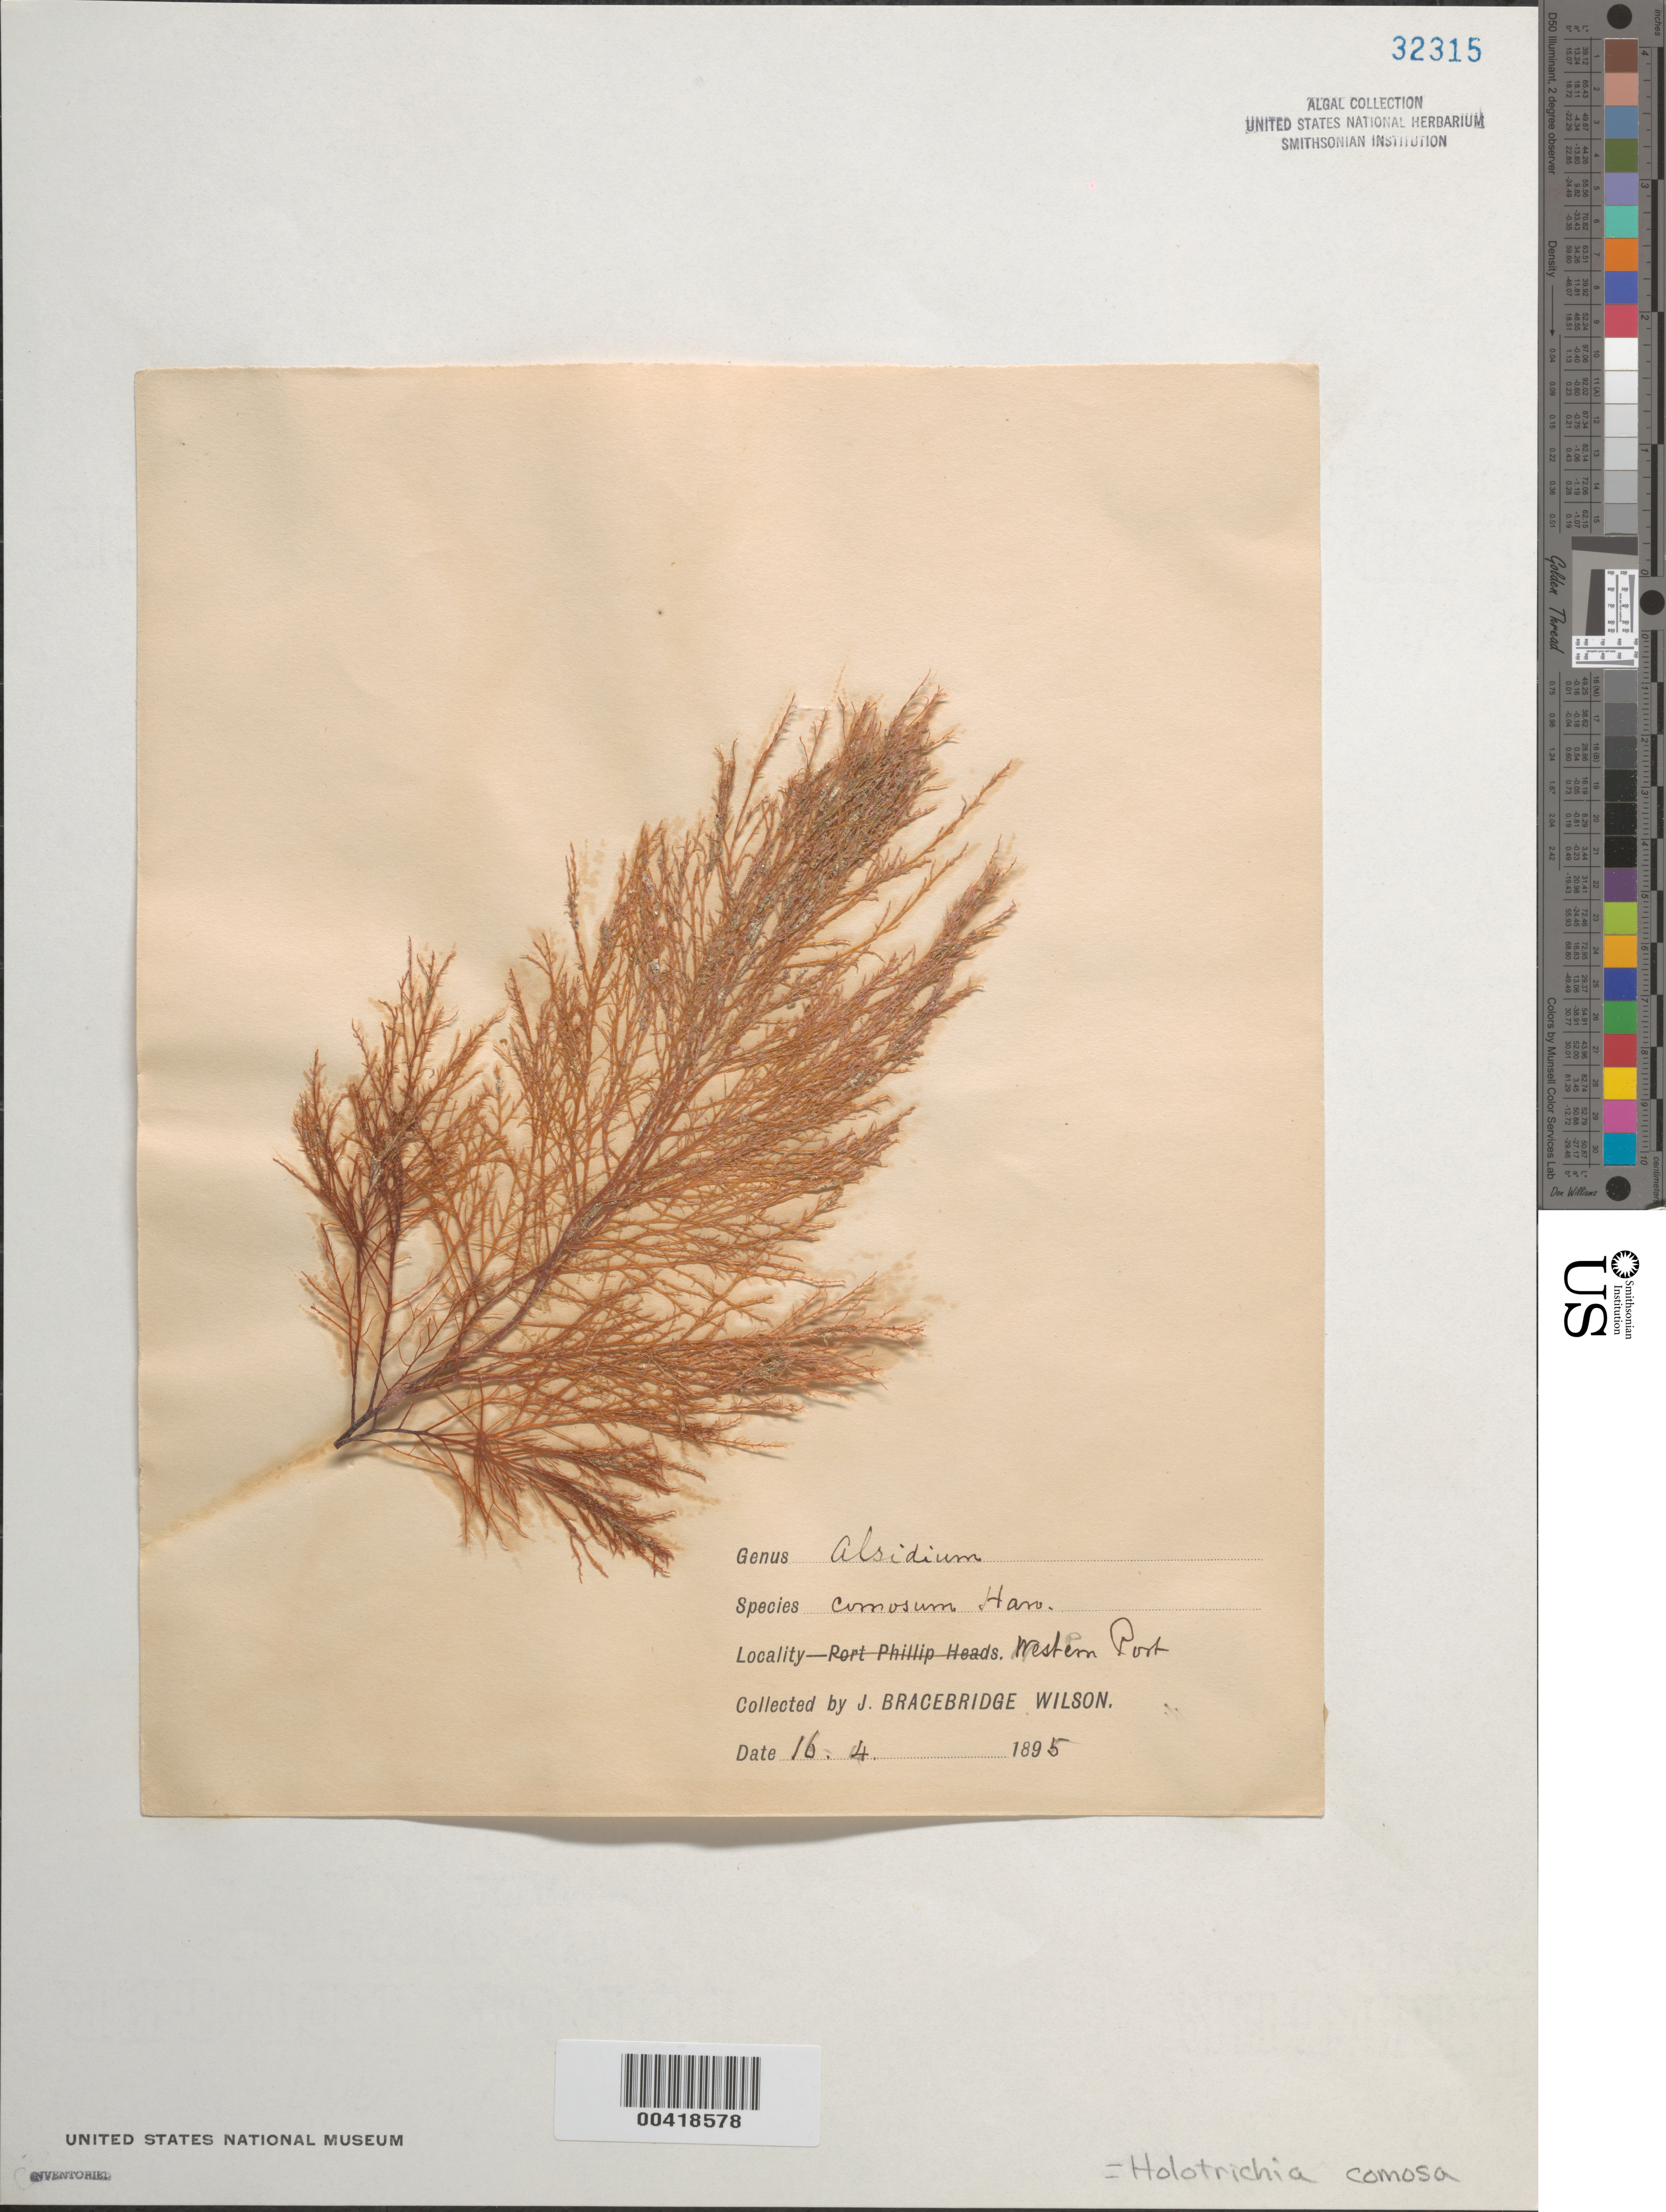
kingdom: Plantae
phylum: Rhodophyta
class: Florideophyceae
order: Ceramiales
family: Rhodomelaceae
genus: Holotrichia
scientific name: Holotrichia comosa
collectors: J. B. Wilson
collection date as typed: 16 Apr 1895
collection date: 1895-04-16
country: Australia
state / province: Victoria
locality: Western Port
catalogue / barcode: US 32315